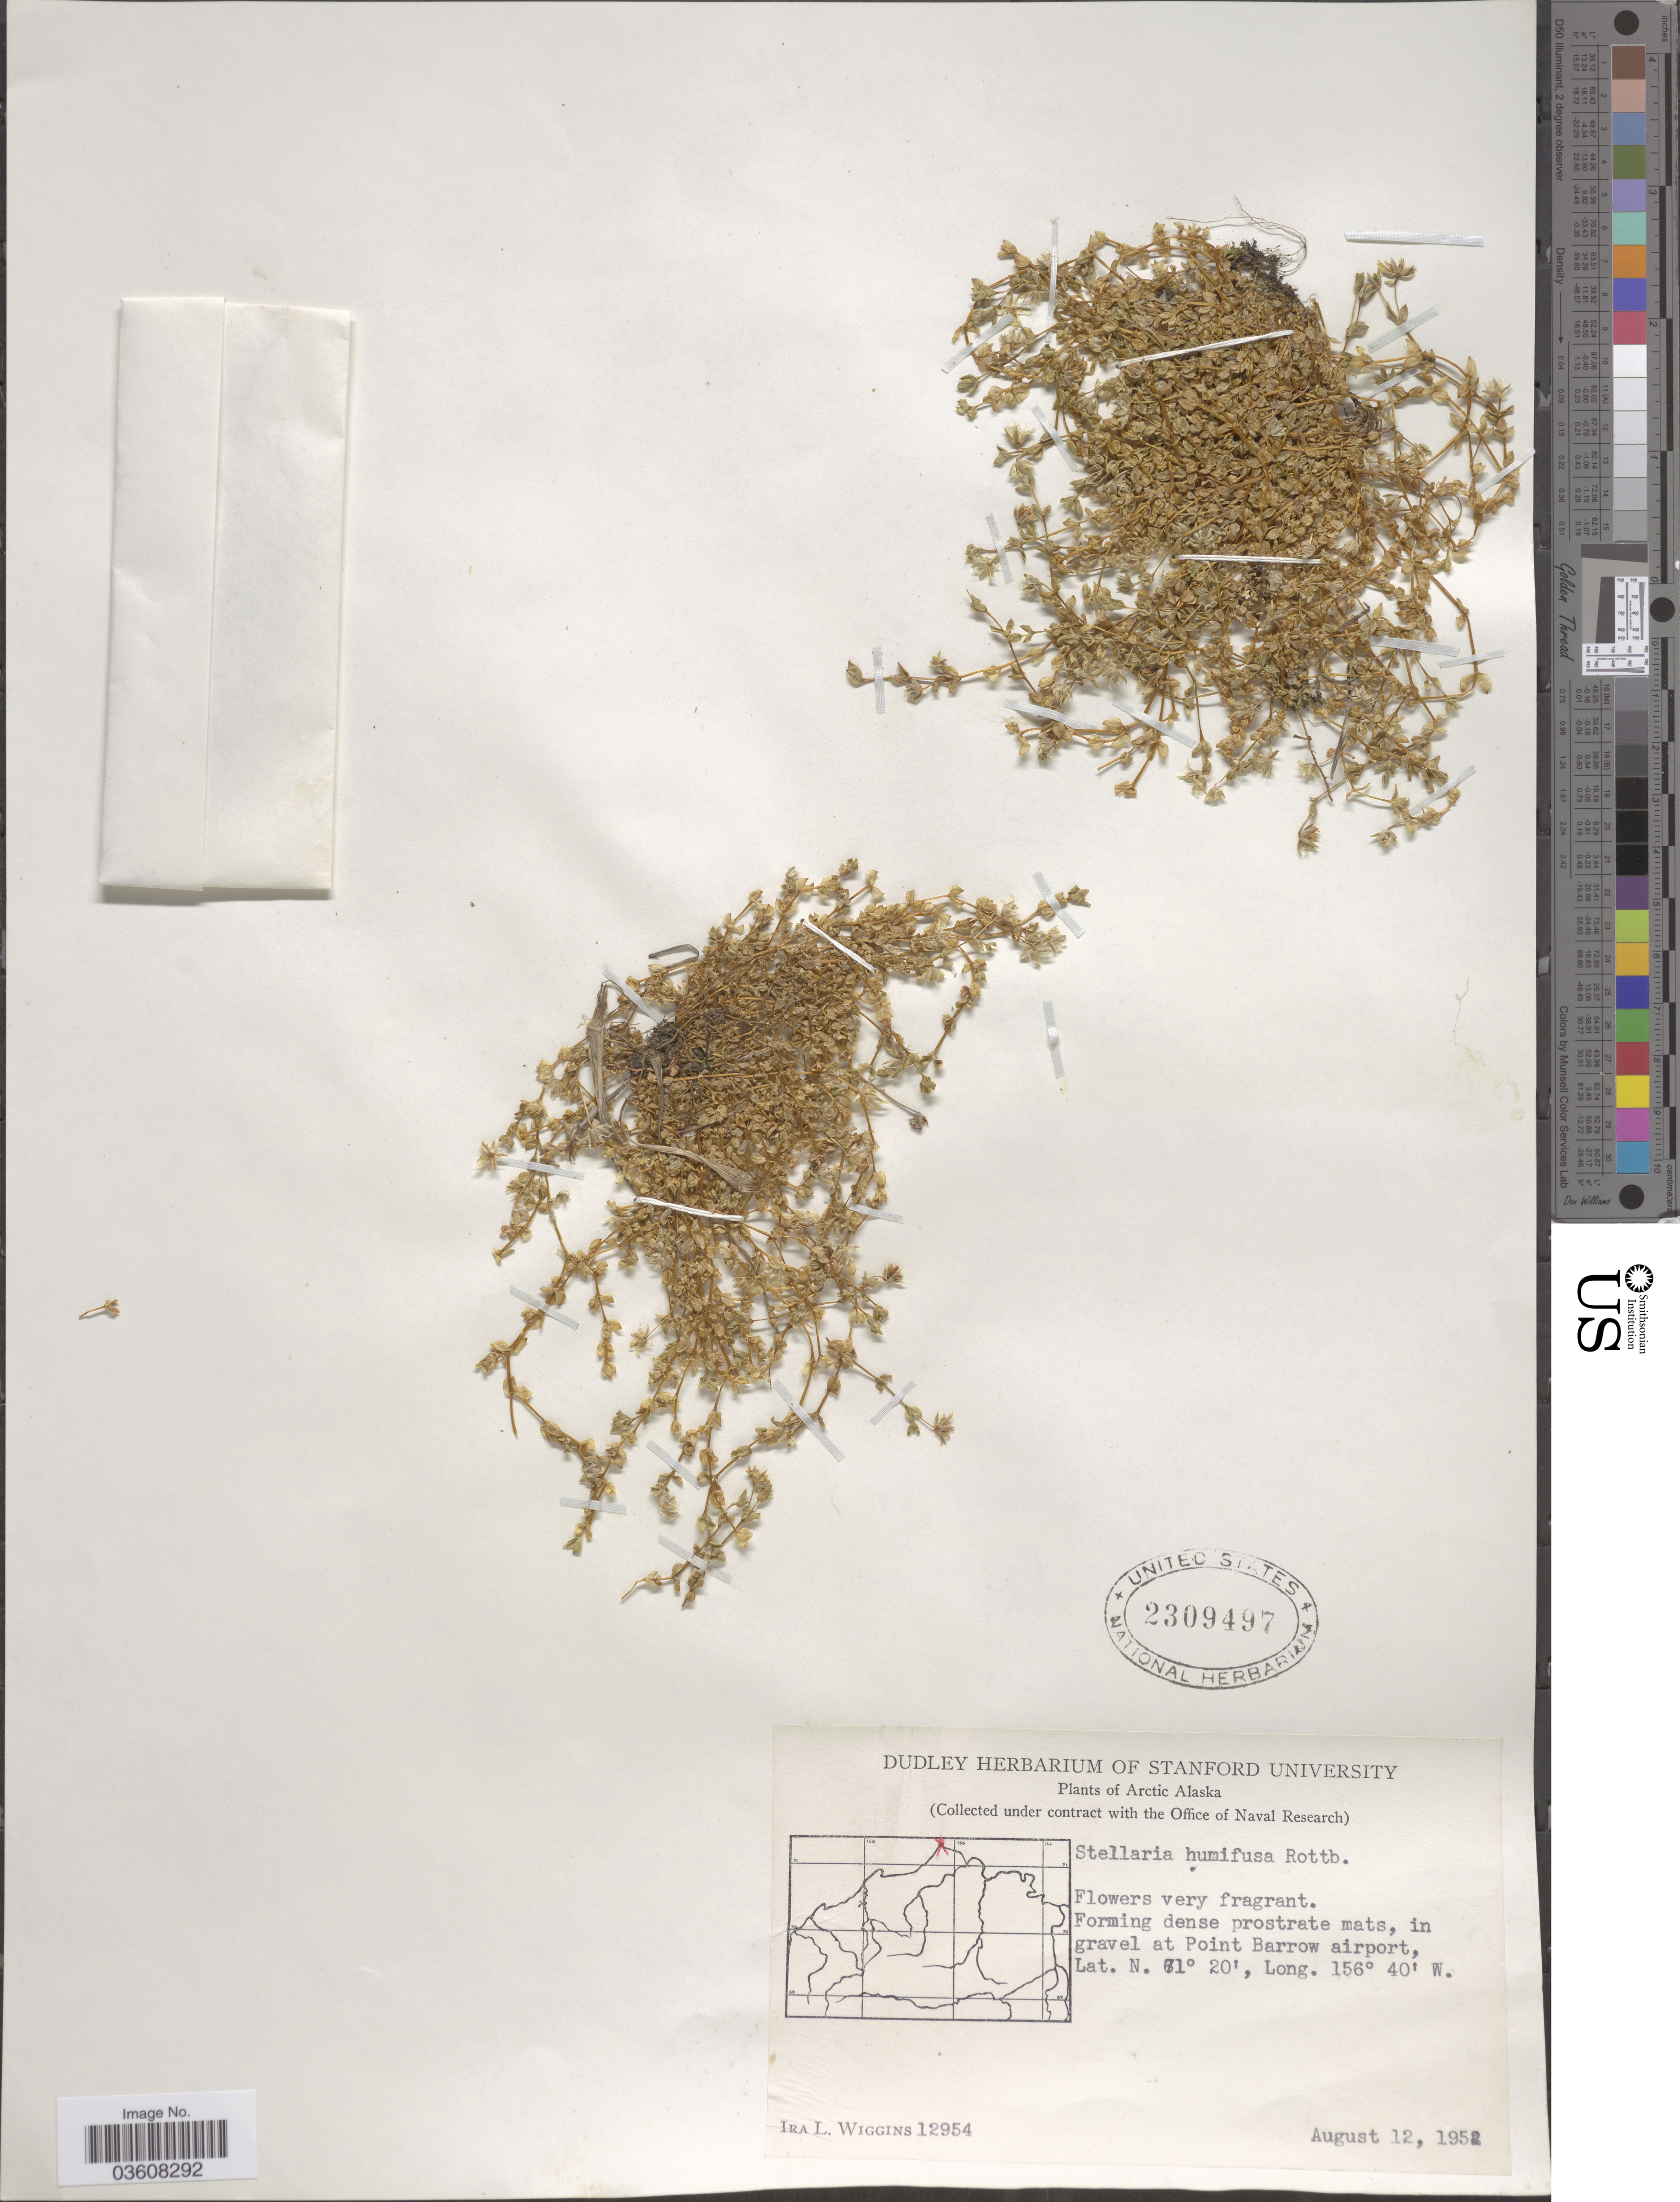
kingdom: Plantae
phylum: Tracheophyta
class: Magnoliopsida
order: Caryophyllales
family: Caryophyllaceae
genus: Stellaria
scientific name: Stellaria humifusa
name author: Rottb.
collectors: I. L. Wiggins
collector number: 12954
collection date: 1952-08-12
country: United States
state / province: Alaska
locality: Arctic Alaska. Forming dense prostrate mats, in gravel at Point Barrow airport.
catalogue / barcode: US 2309497